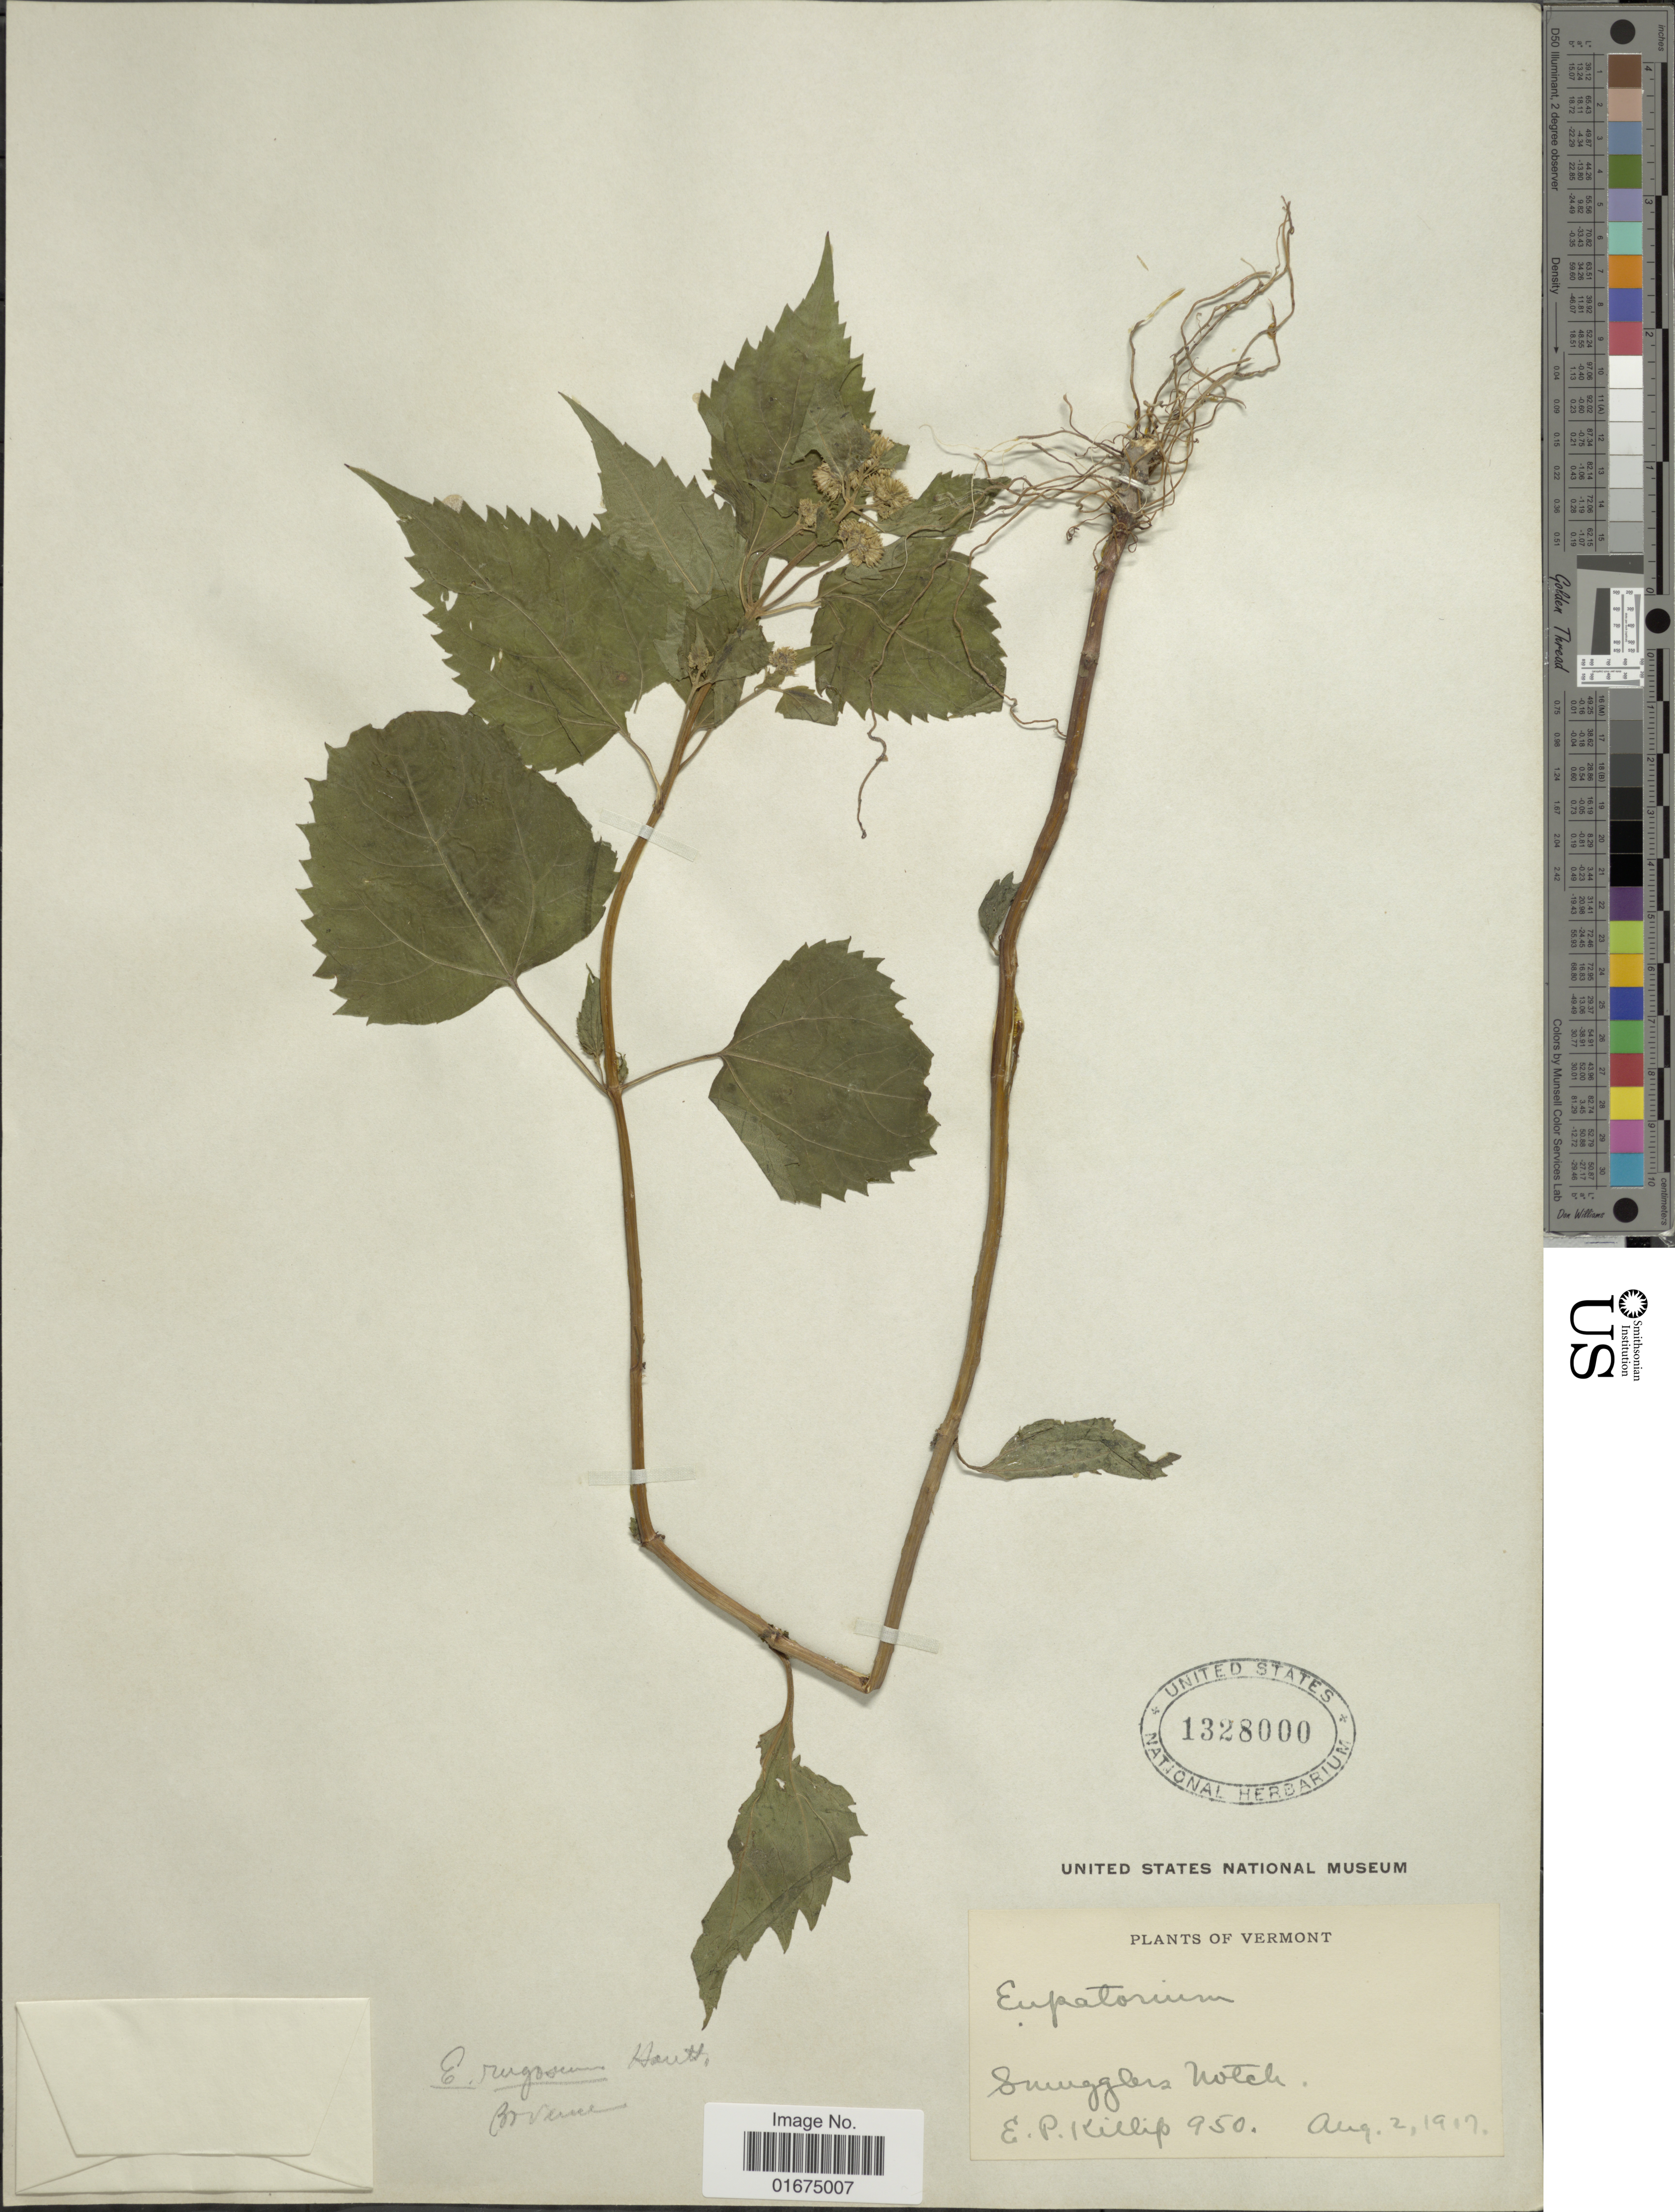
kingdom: Plantae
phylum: Tracheophyta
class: Magnoliopsida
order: Asterales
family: Asteraceae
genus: Ageratina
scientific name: Ageratina altissima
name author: (L.) R.M. King & H. Rob.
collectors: E. P. Killip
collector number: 950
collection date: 1917-08-02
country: United States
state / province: Vermont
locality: Smugglers' Notch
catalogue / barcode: US 1328000